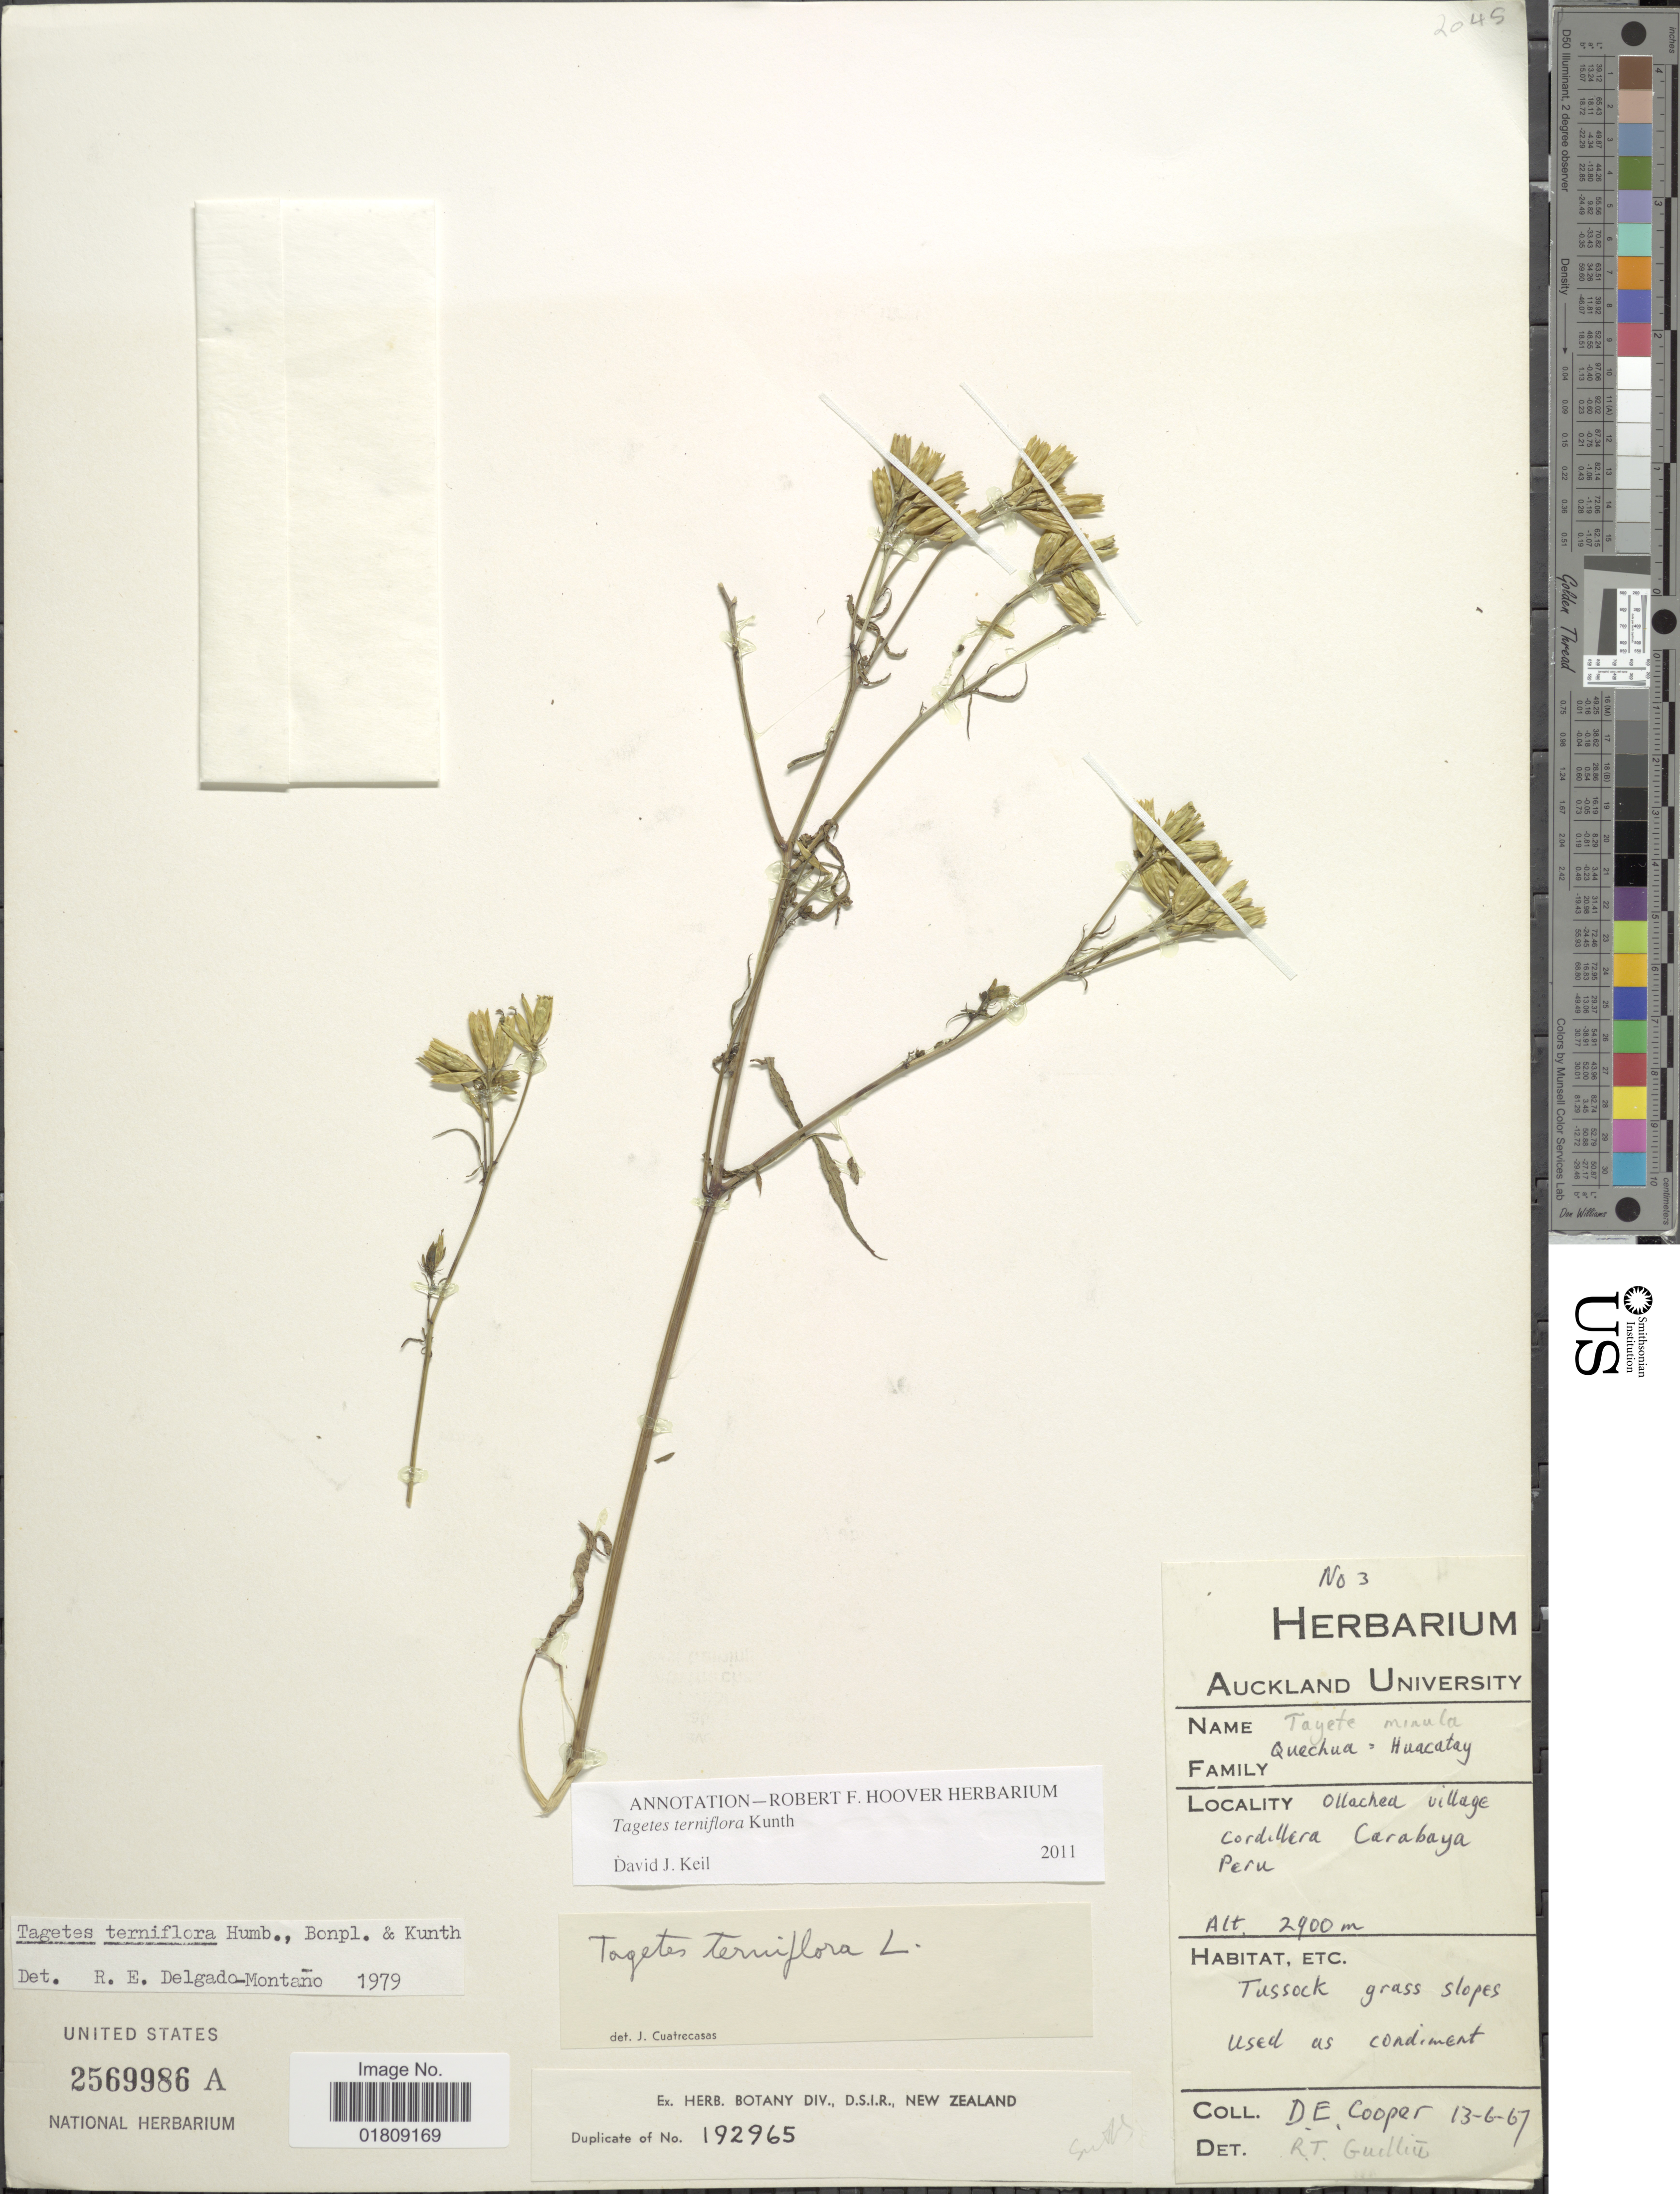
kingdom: Plantae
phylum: Tracheophyta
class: Magnoliopsida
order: Asterales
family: Asteraceae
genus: Tagetes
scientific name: Tagetes terniflora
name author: Kunth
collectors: D. E. Cooper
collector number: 3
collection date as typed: Transcribed d/m/y: 13/6/67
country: Peru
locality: Ollachea village, Cordillera Carabaya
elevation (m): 2900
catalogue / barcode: US 2569986A